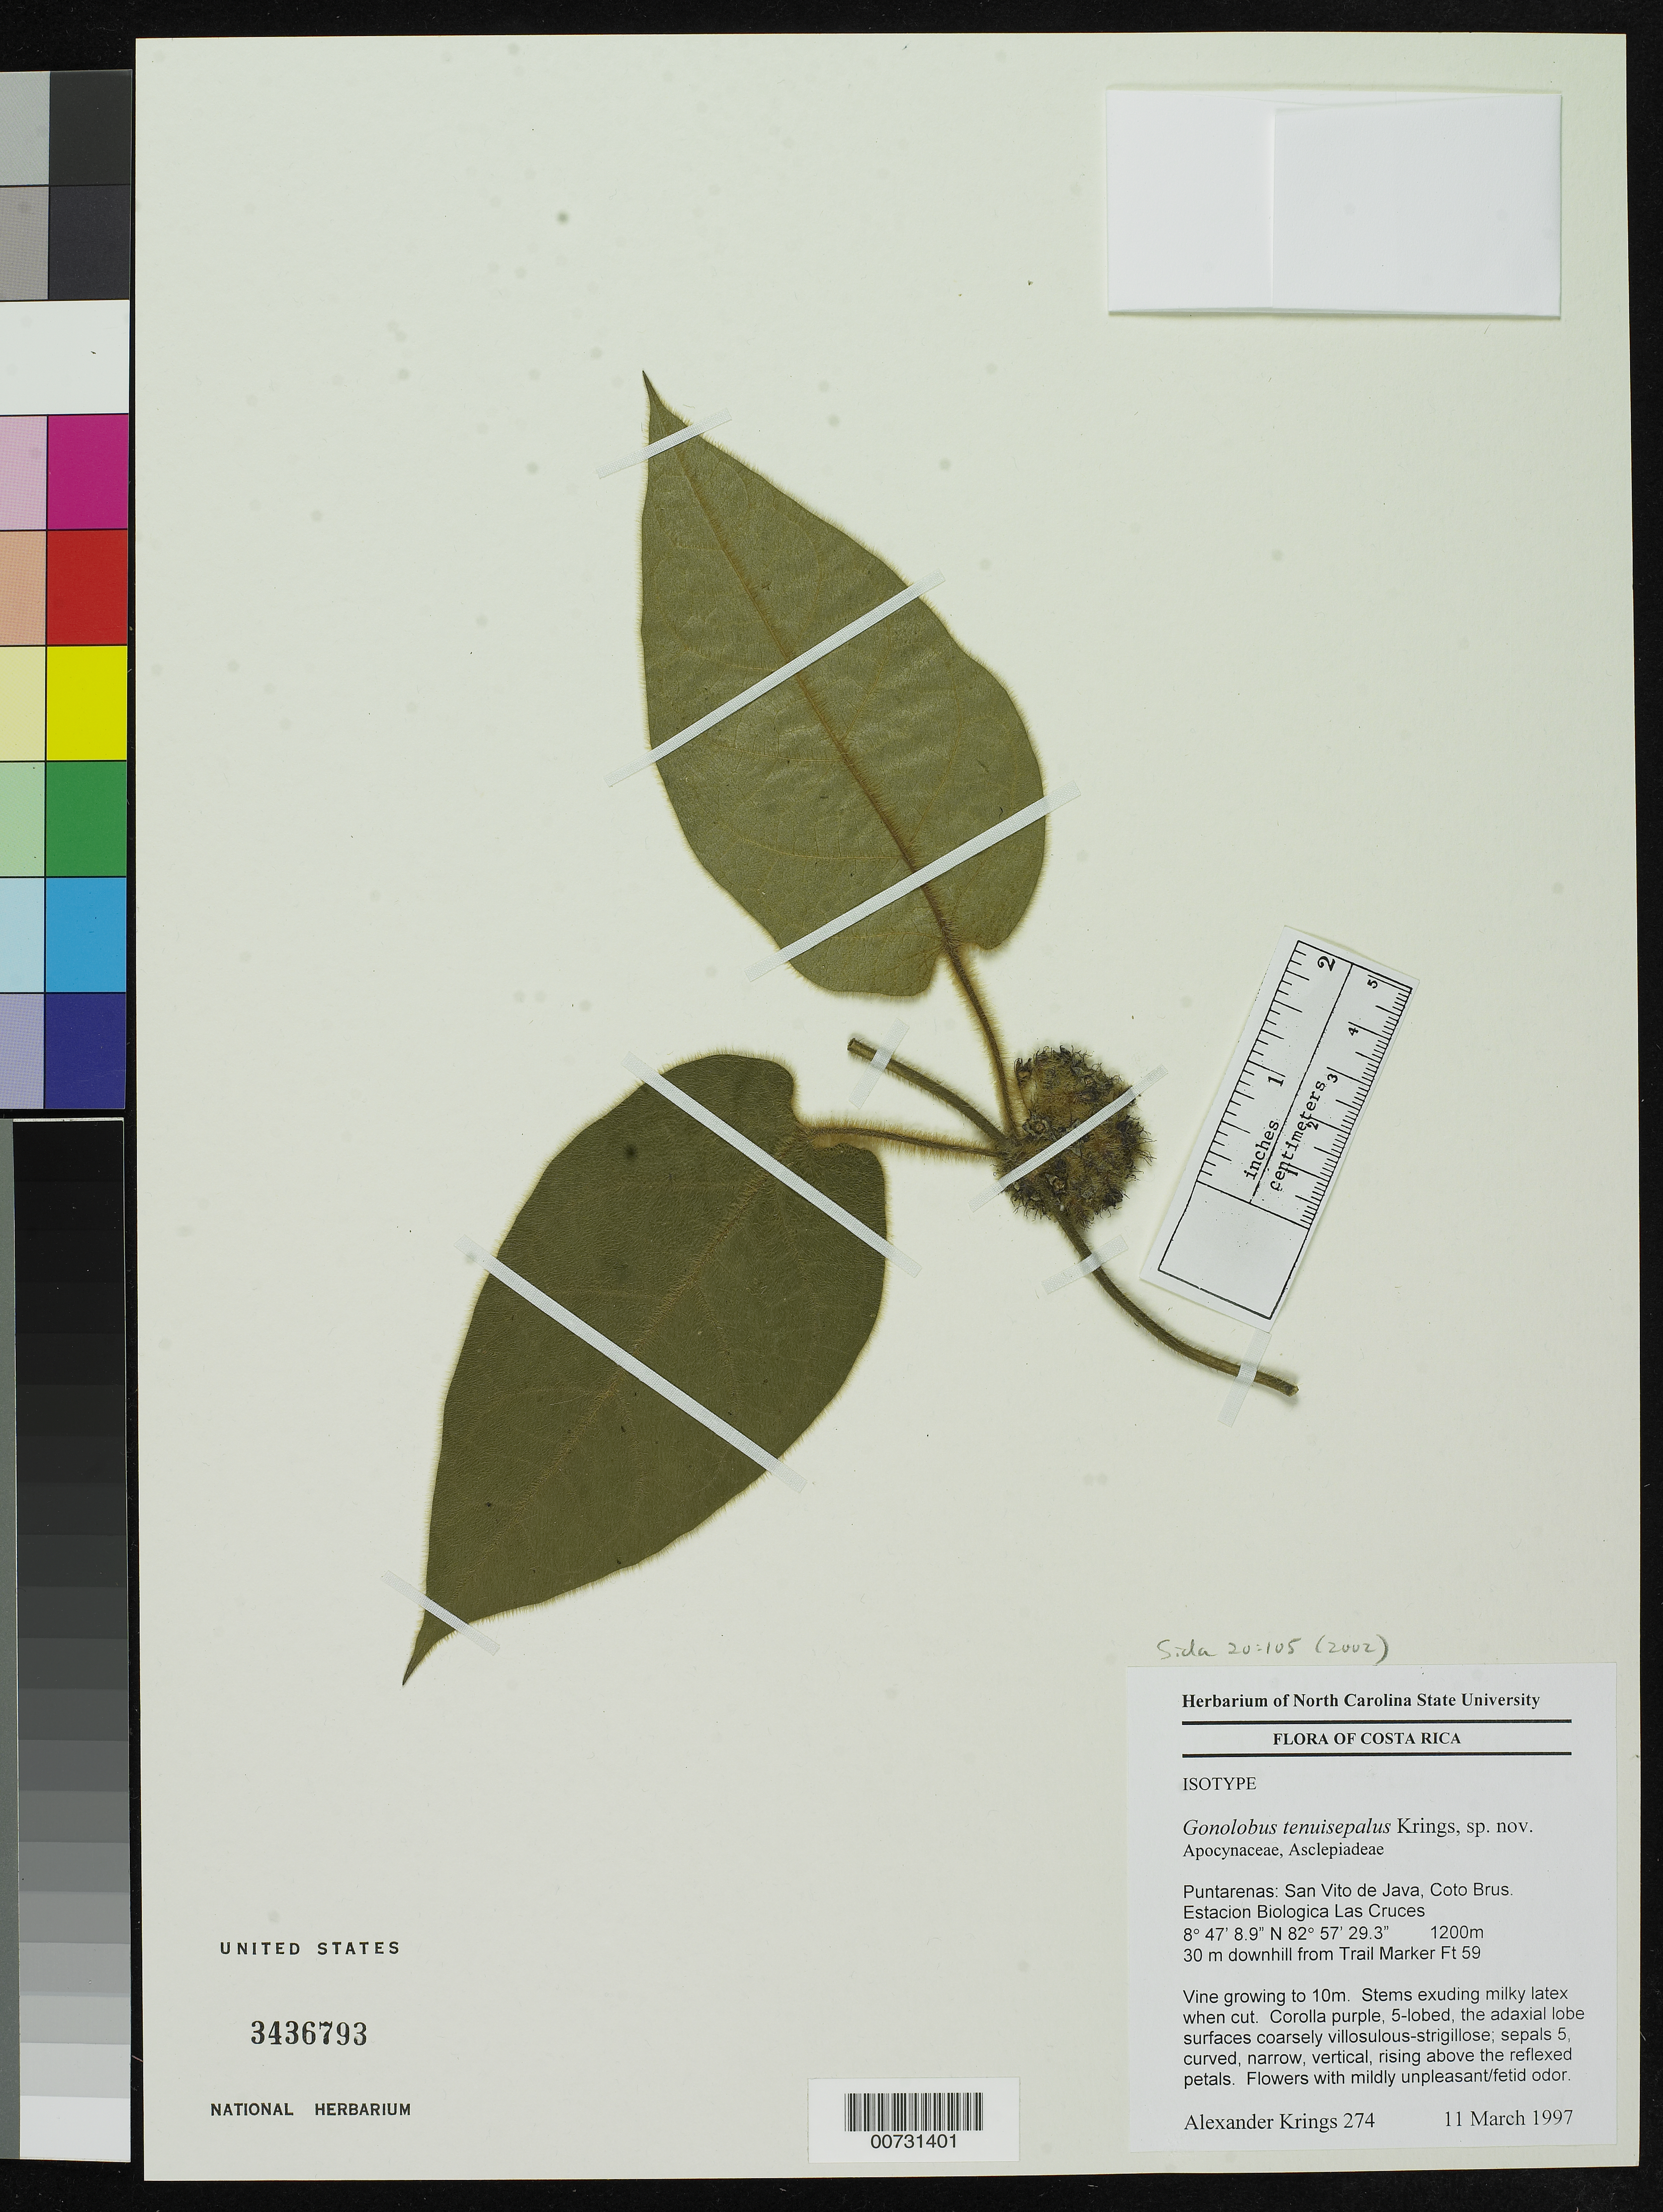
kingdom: Plantae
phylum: Tracheophyta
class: Magnoliopsida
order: Gentianales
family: Apocynaceae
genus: Gonolobus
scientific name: Gonolobus tenuisepalus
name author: Krings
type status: Isotype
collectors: A. Krings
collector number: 274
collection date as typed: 11 Mar 1997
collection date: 1997-03-11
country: Costa Rica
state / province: Puntarenas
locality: Puntarenas: San Vito de Java, Coto Brus. Estacion Biologica Las Cruces. 30 m downhills from Trail Marker Ft 59.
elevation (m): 1200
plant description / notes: Holotype at F.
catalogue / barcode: US 3436793